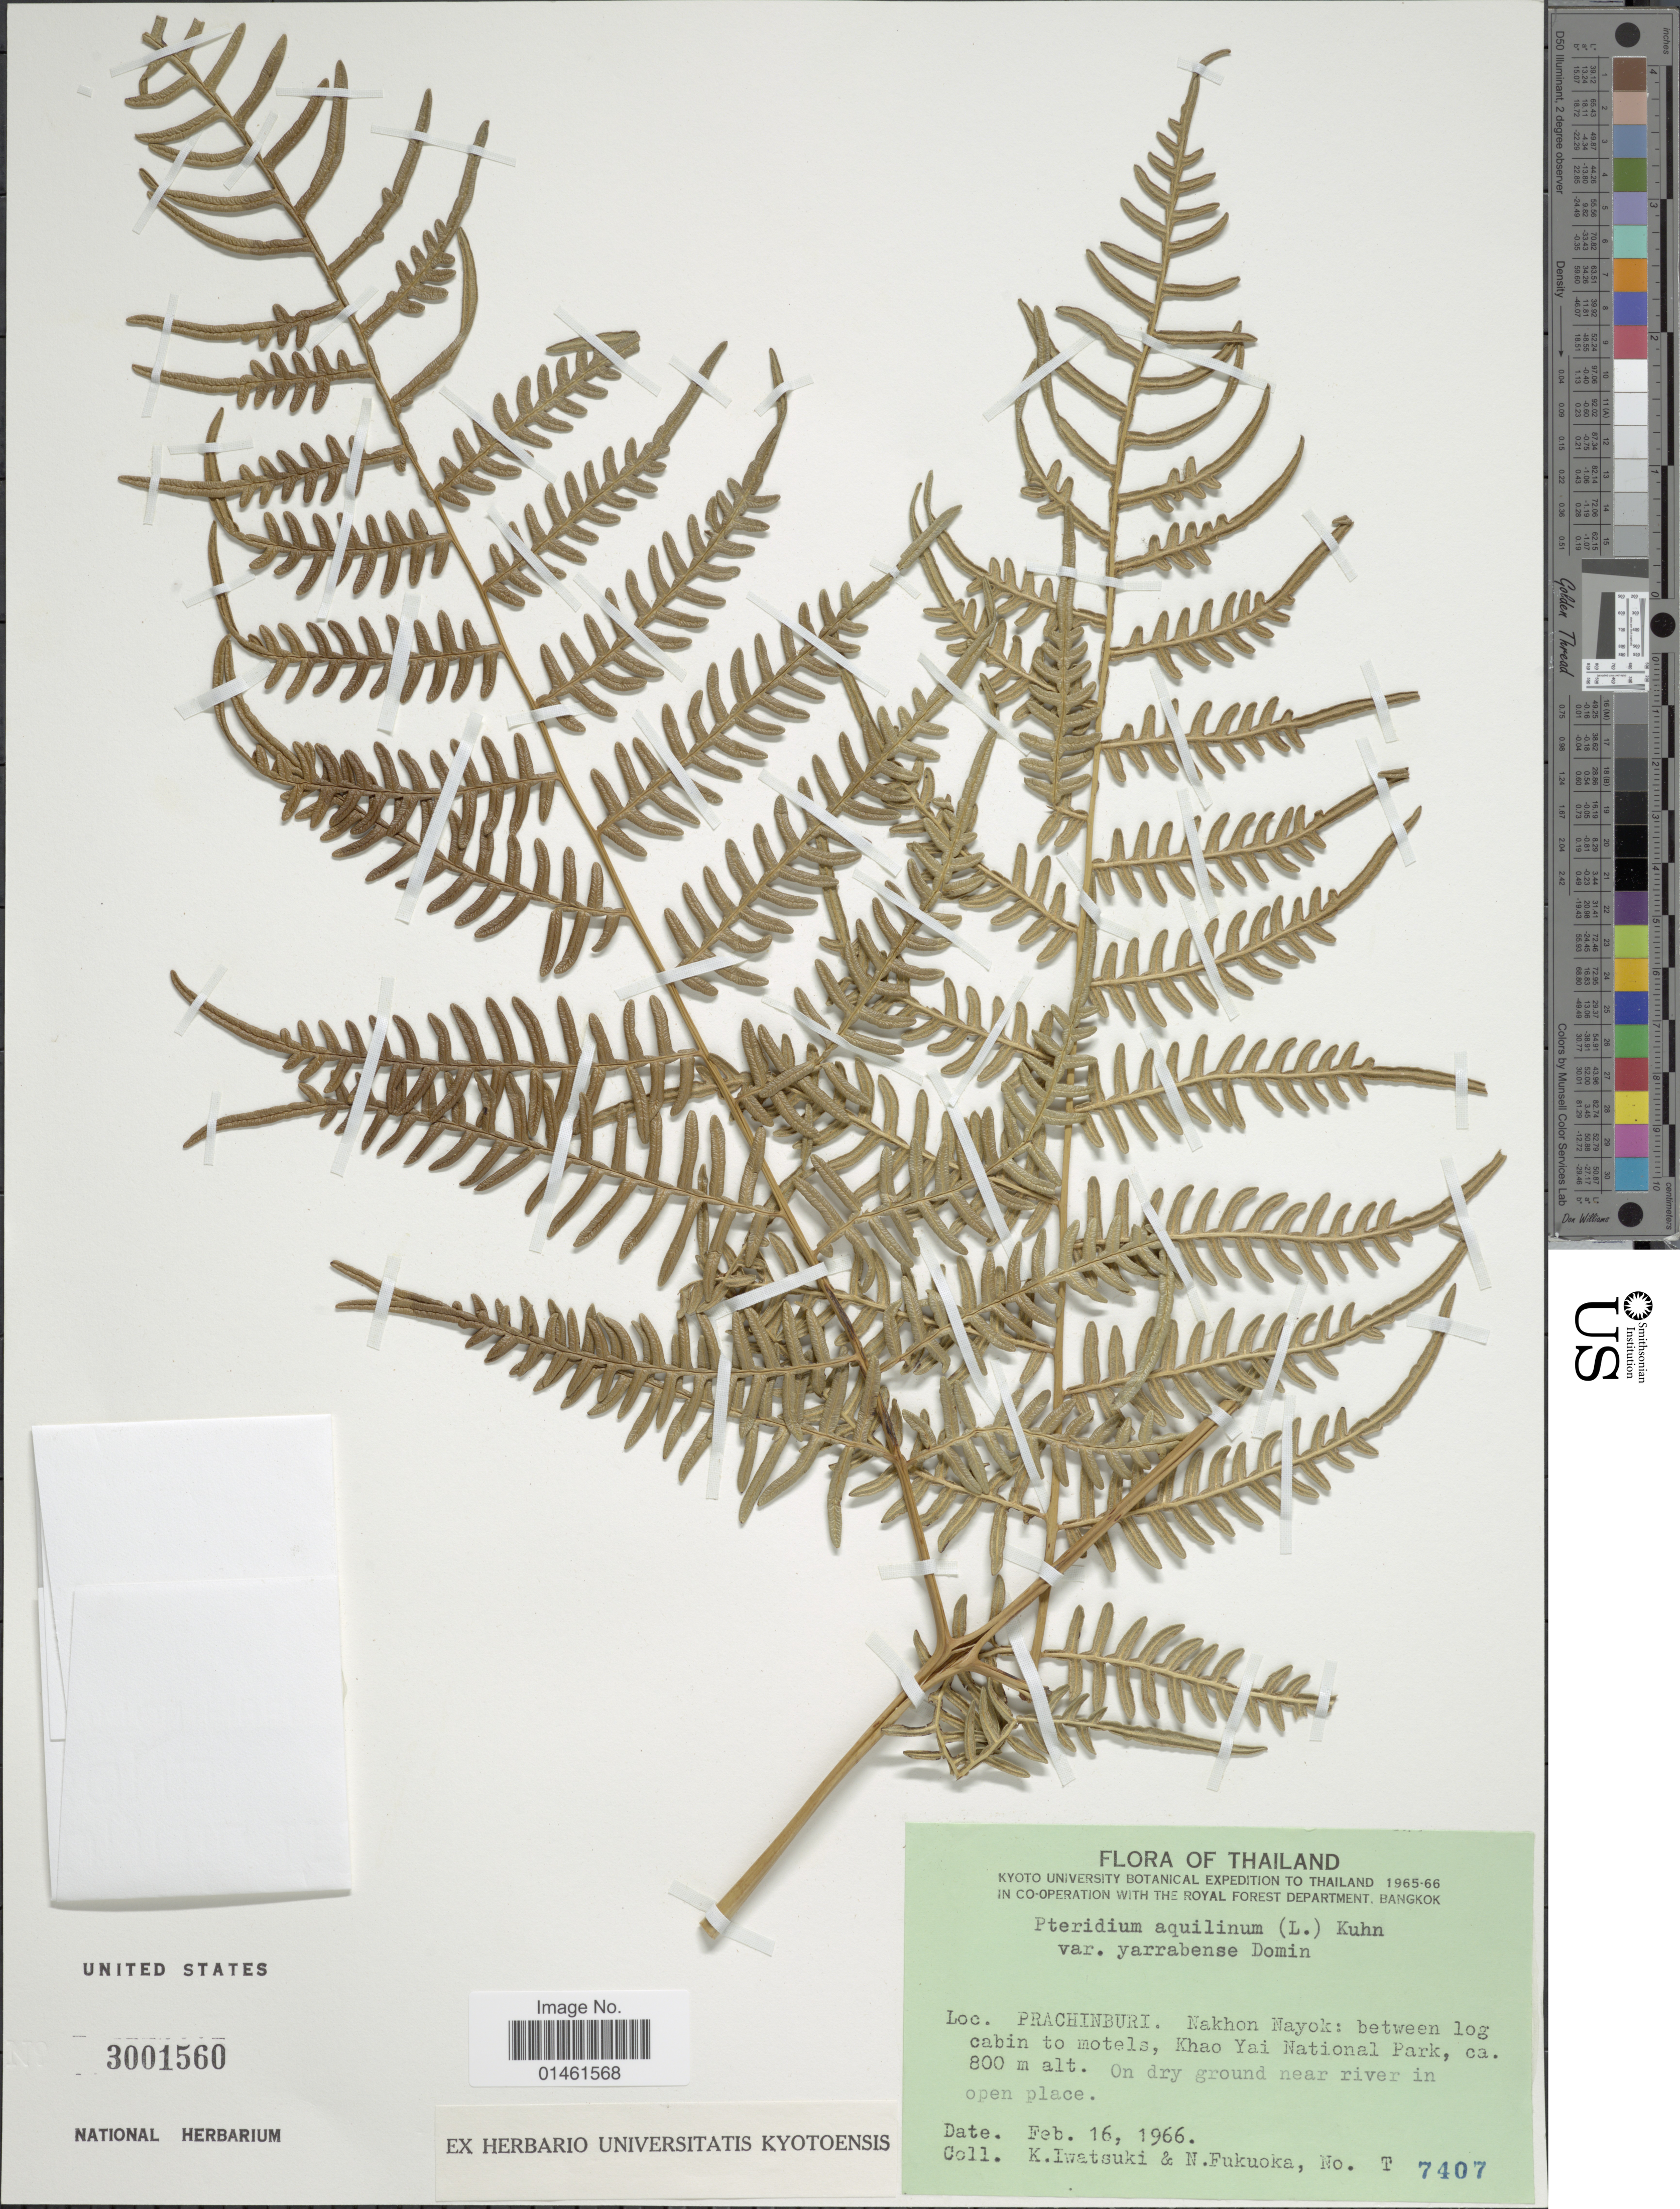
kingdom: Plantae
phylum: Tracheophyta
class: Polypodiopsida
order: Polypodiales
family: Dennstaedtiaceae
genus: Pteridium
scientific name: Pteridium aquilinum var. yarrabense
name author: Domin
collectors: K. Iwatsuki & N. Fukuoka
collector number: T 7407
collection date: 1966-02-16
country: Thailand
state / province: Prachin Buri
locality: Prachinburi, Nakhon Nayok: between log cabin to motels, Khao Yai National Park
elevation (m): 800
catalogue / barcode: US 3001560